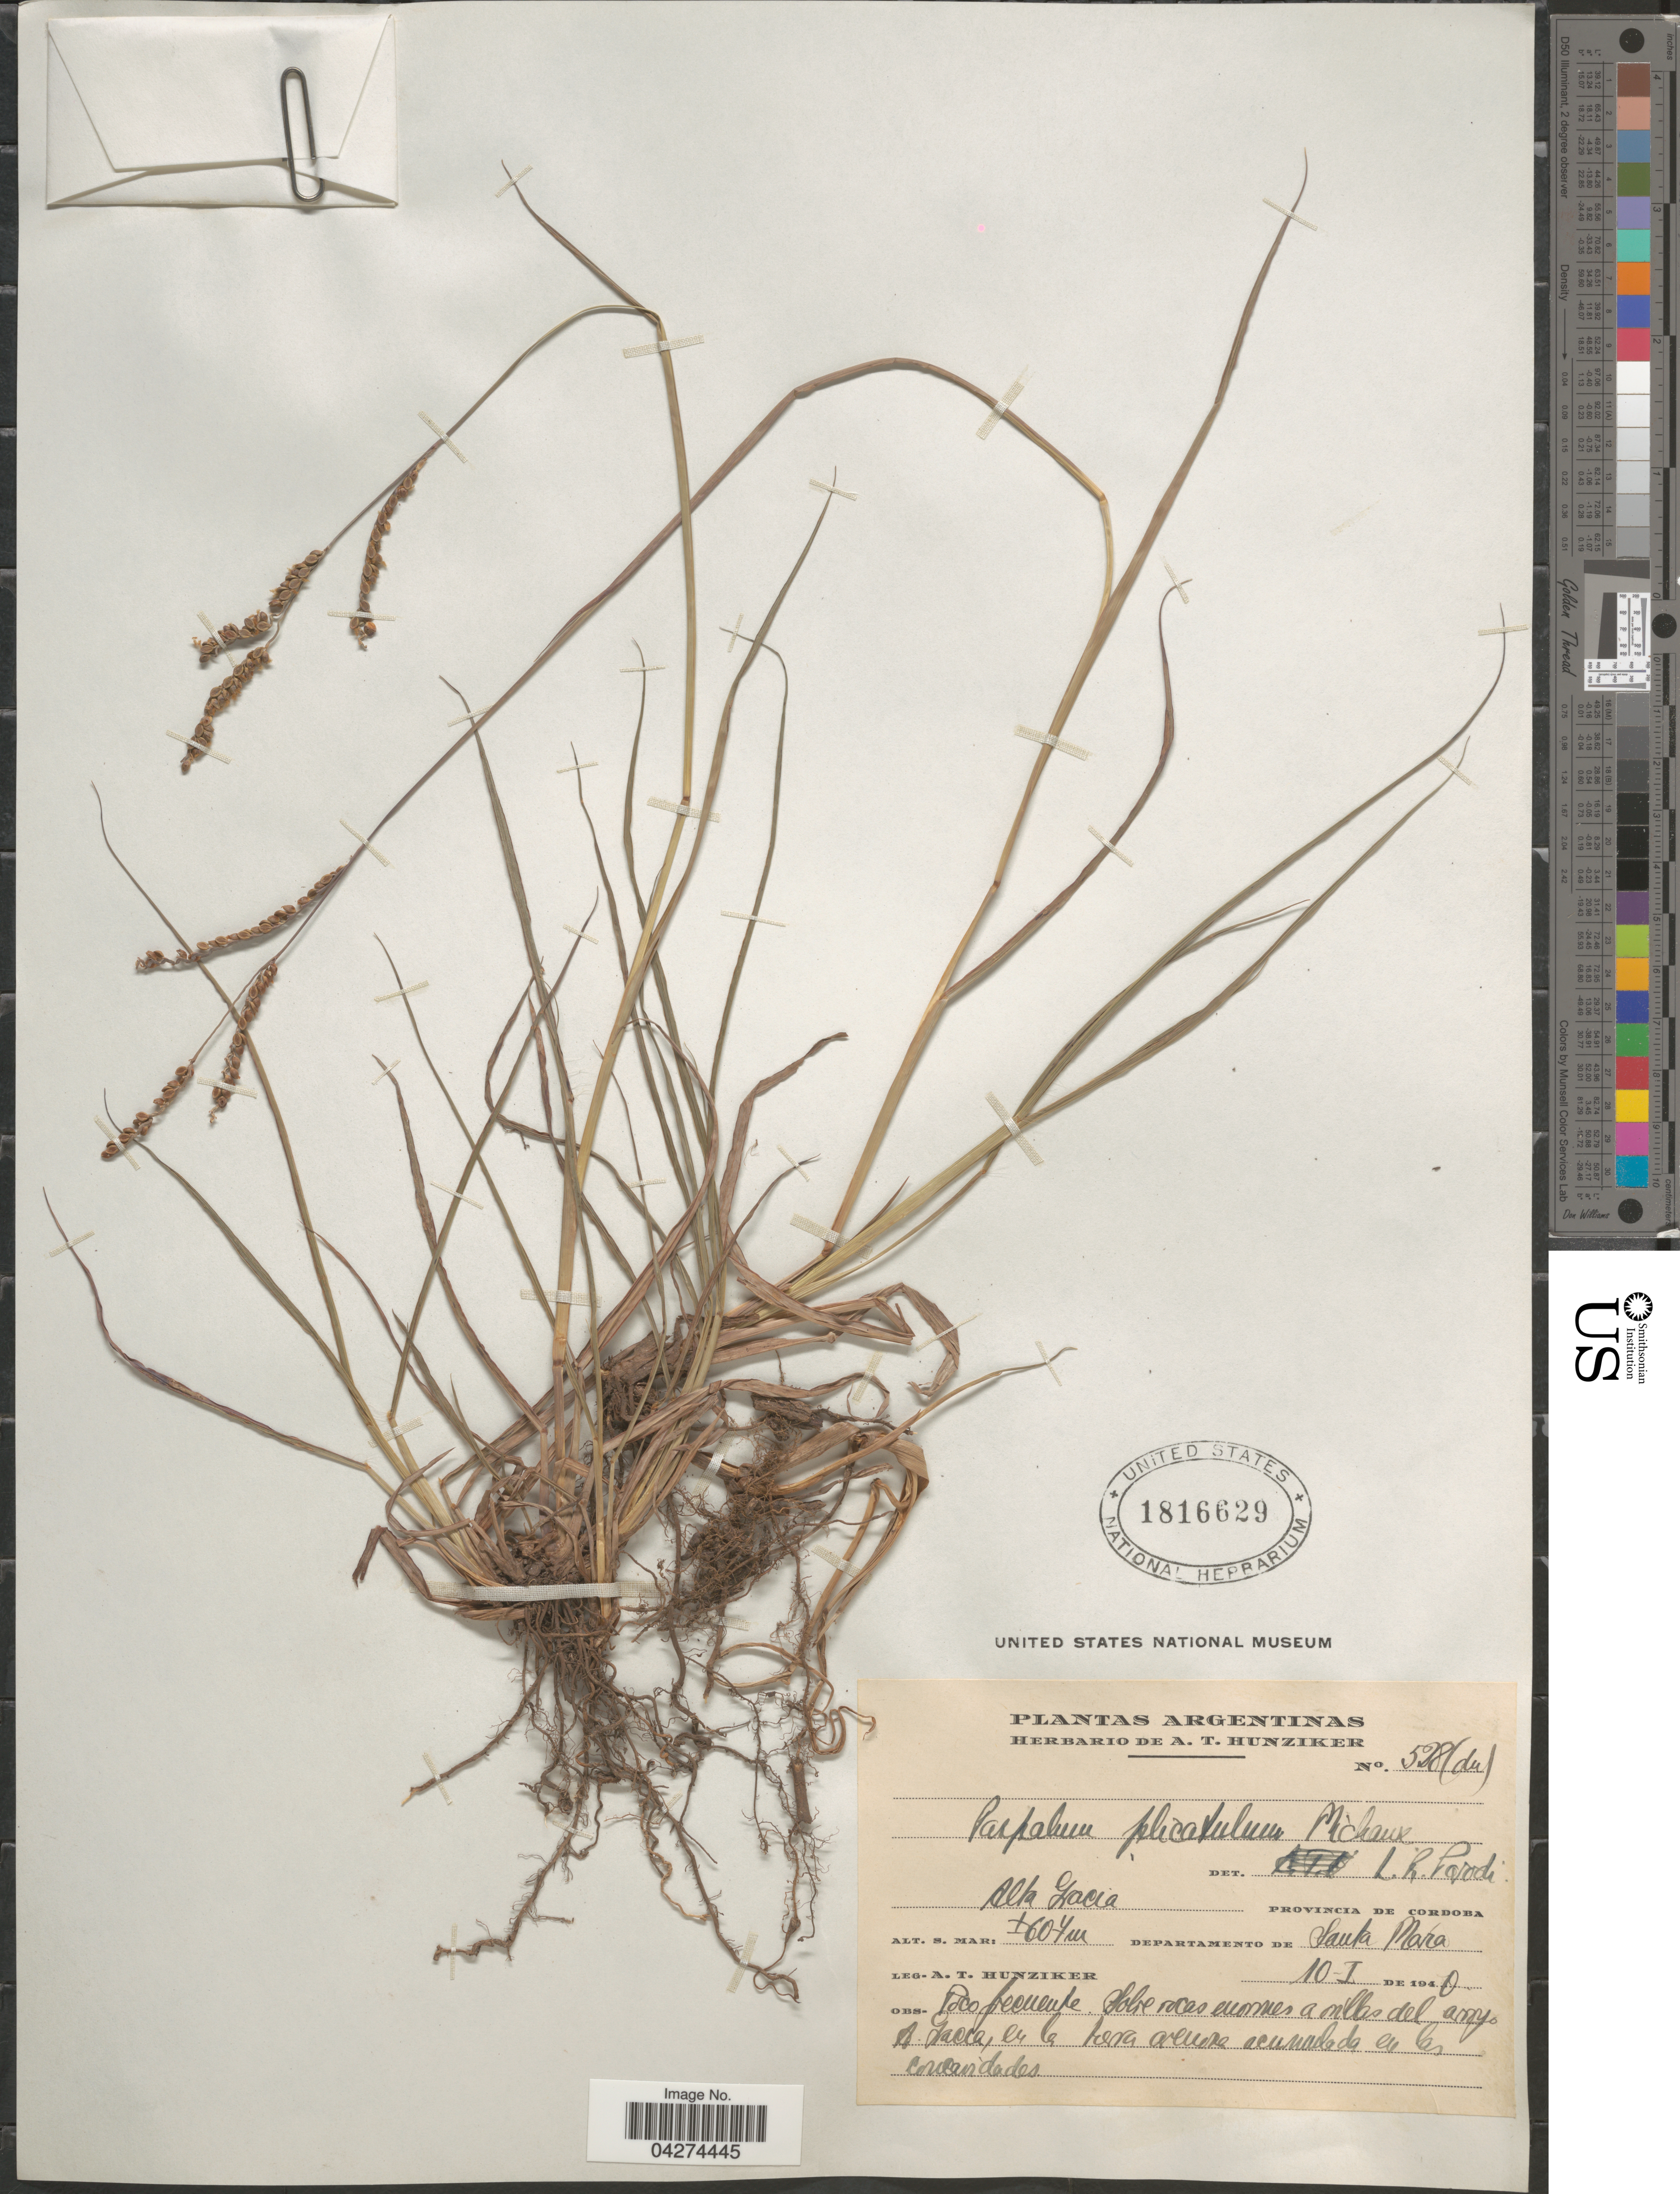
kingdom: Plantae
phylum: Tracheophyta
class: Liliopsida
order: Poales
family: Poaceae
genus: Paspalum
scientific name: Paspalum plicatulum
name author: Michx.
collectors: A. T. Hunziker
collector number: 528(du)*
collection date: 1940-01-10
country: Argentina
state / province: Cordoba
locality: Alta Gracia. Departamento de Santa Mara.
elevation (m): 607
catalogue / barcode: US 1816629